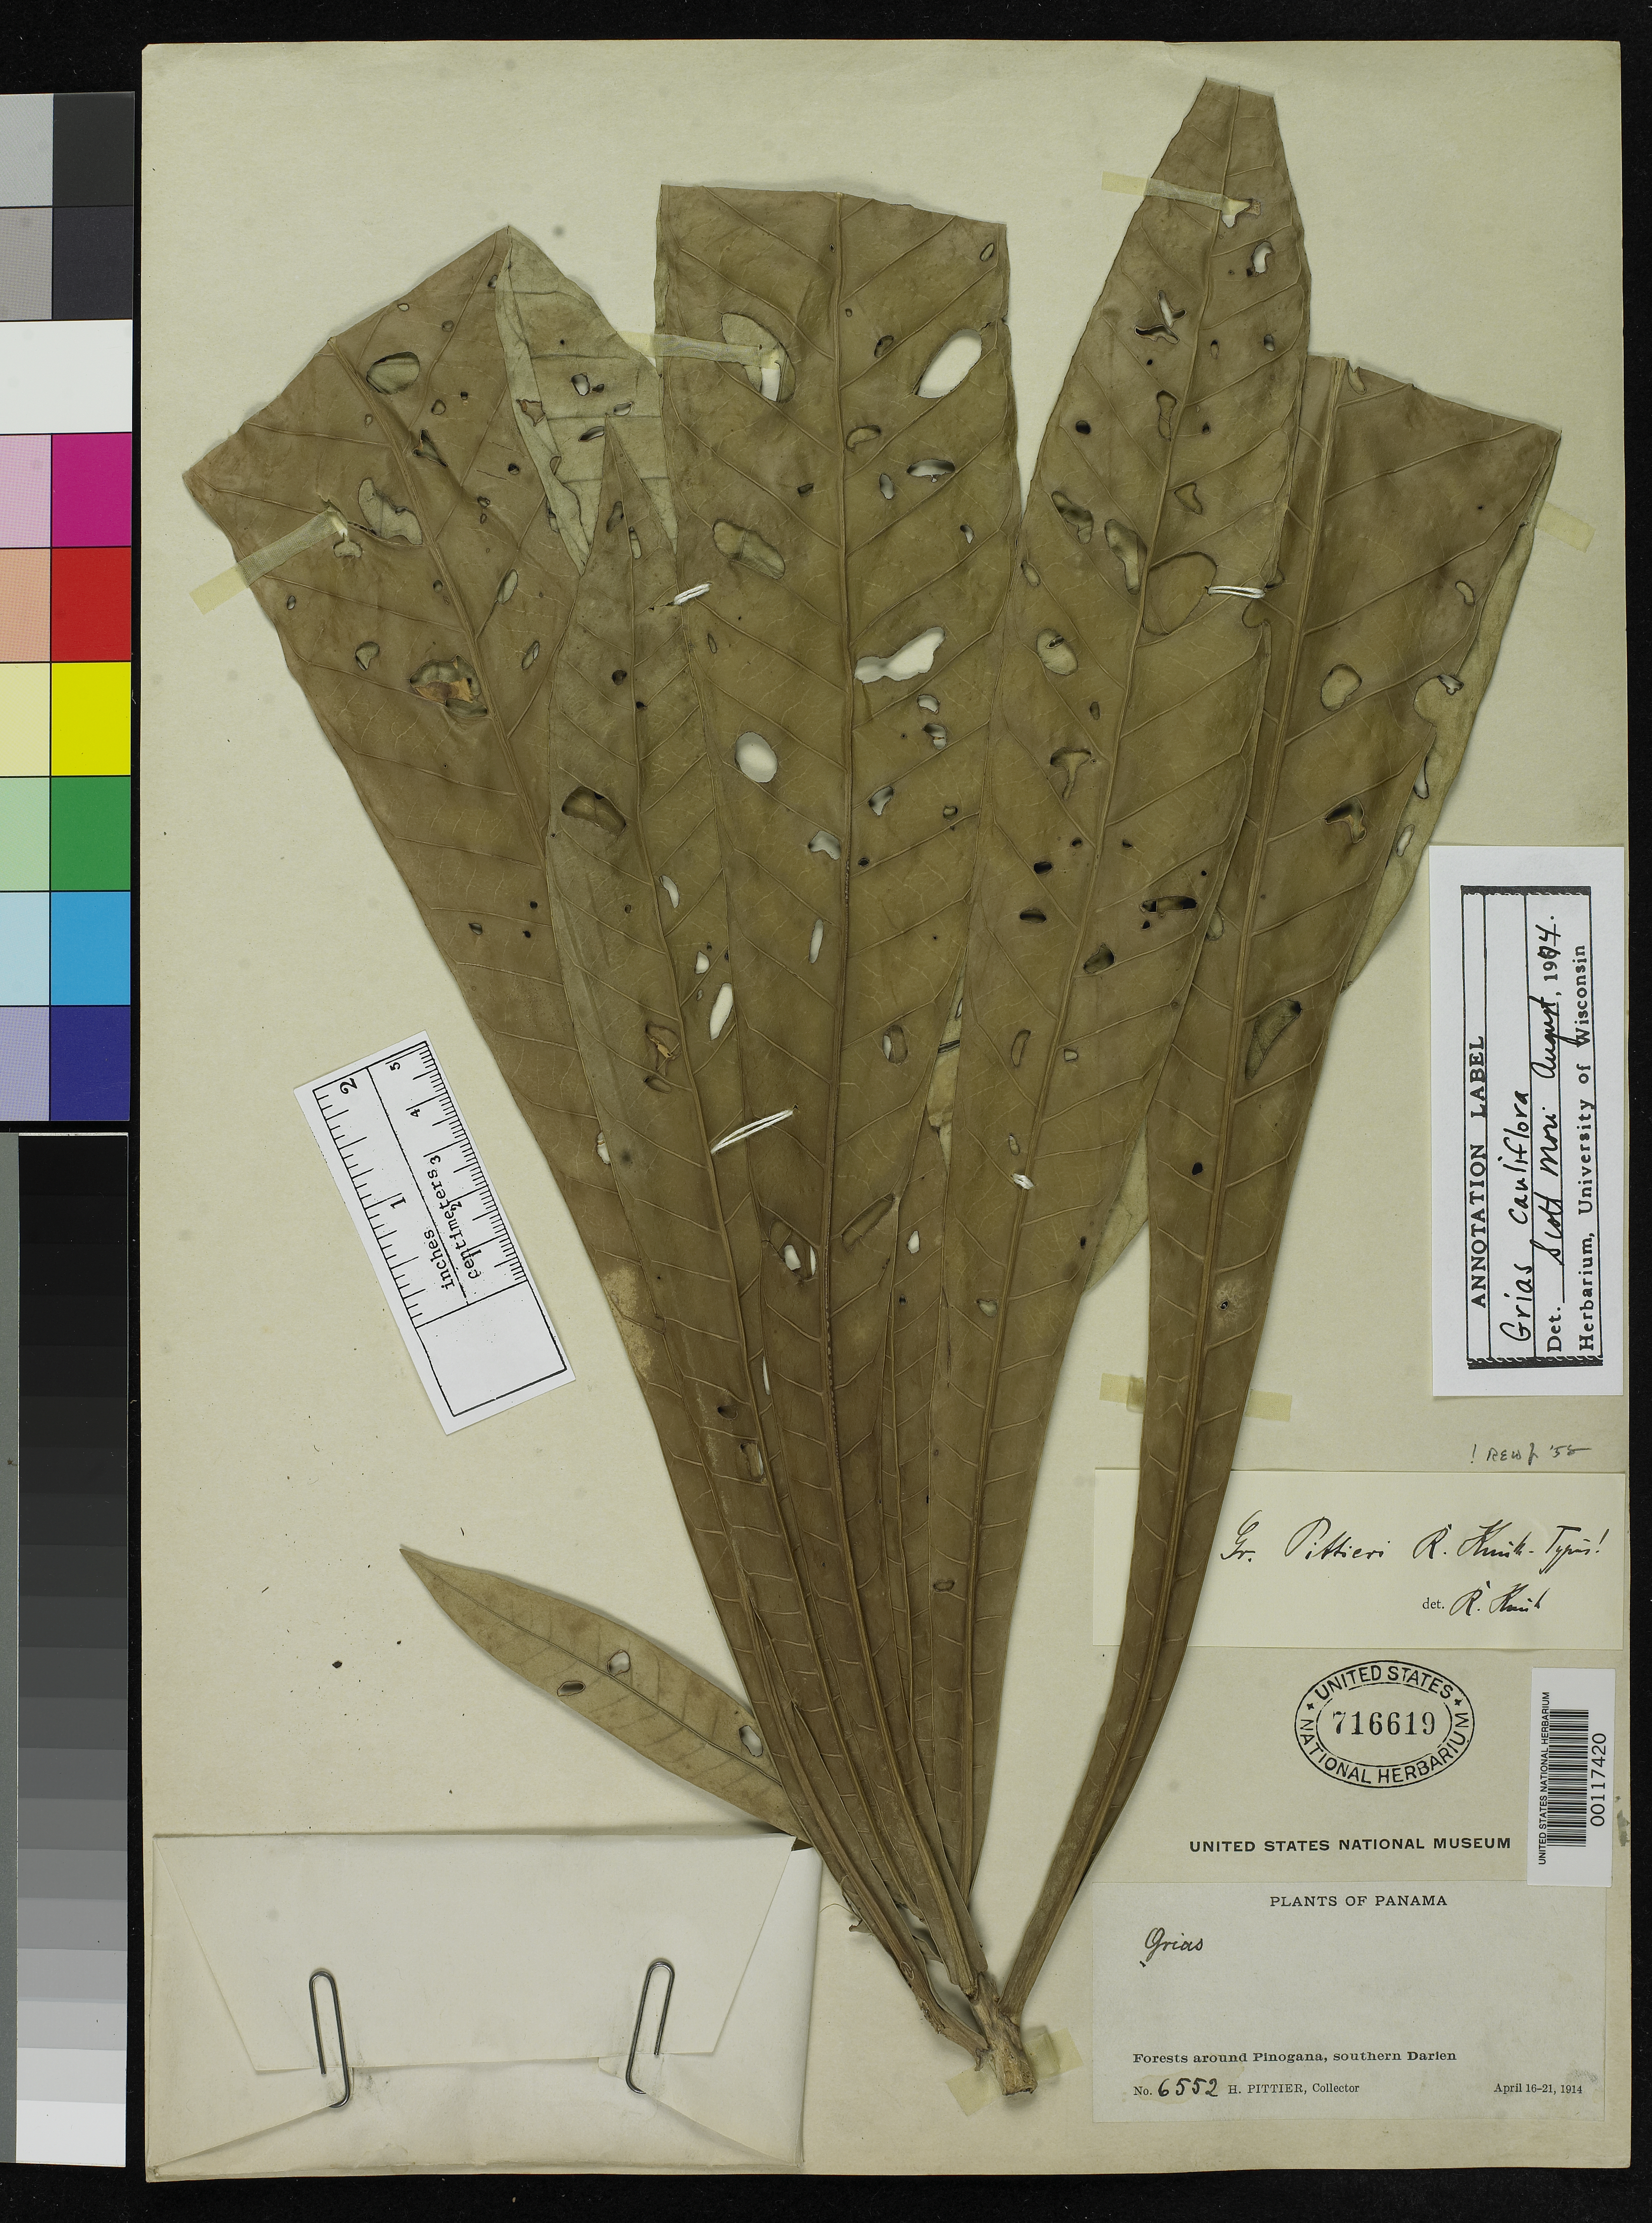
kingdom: Plantae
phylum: Tracheophyta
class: Magnoliopsida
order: Ericales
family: Lecythidaceae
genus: Grias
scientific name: Grias pittieri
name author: R. Knuth in Engl.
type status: Holotype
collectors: H. F. Pittier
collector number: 6552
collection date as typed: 16 Apr 1914 to 21 Apr 1914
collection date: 1914-04-16/1914-04-21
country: Panama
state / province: Darién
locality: Around Pinogana.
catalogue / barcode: US 716619